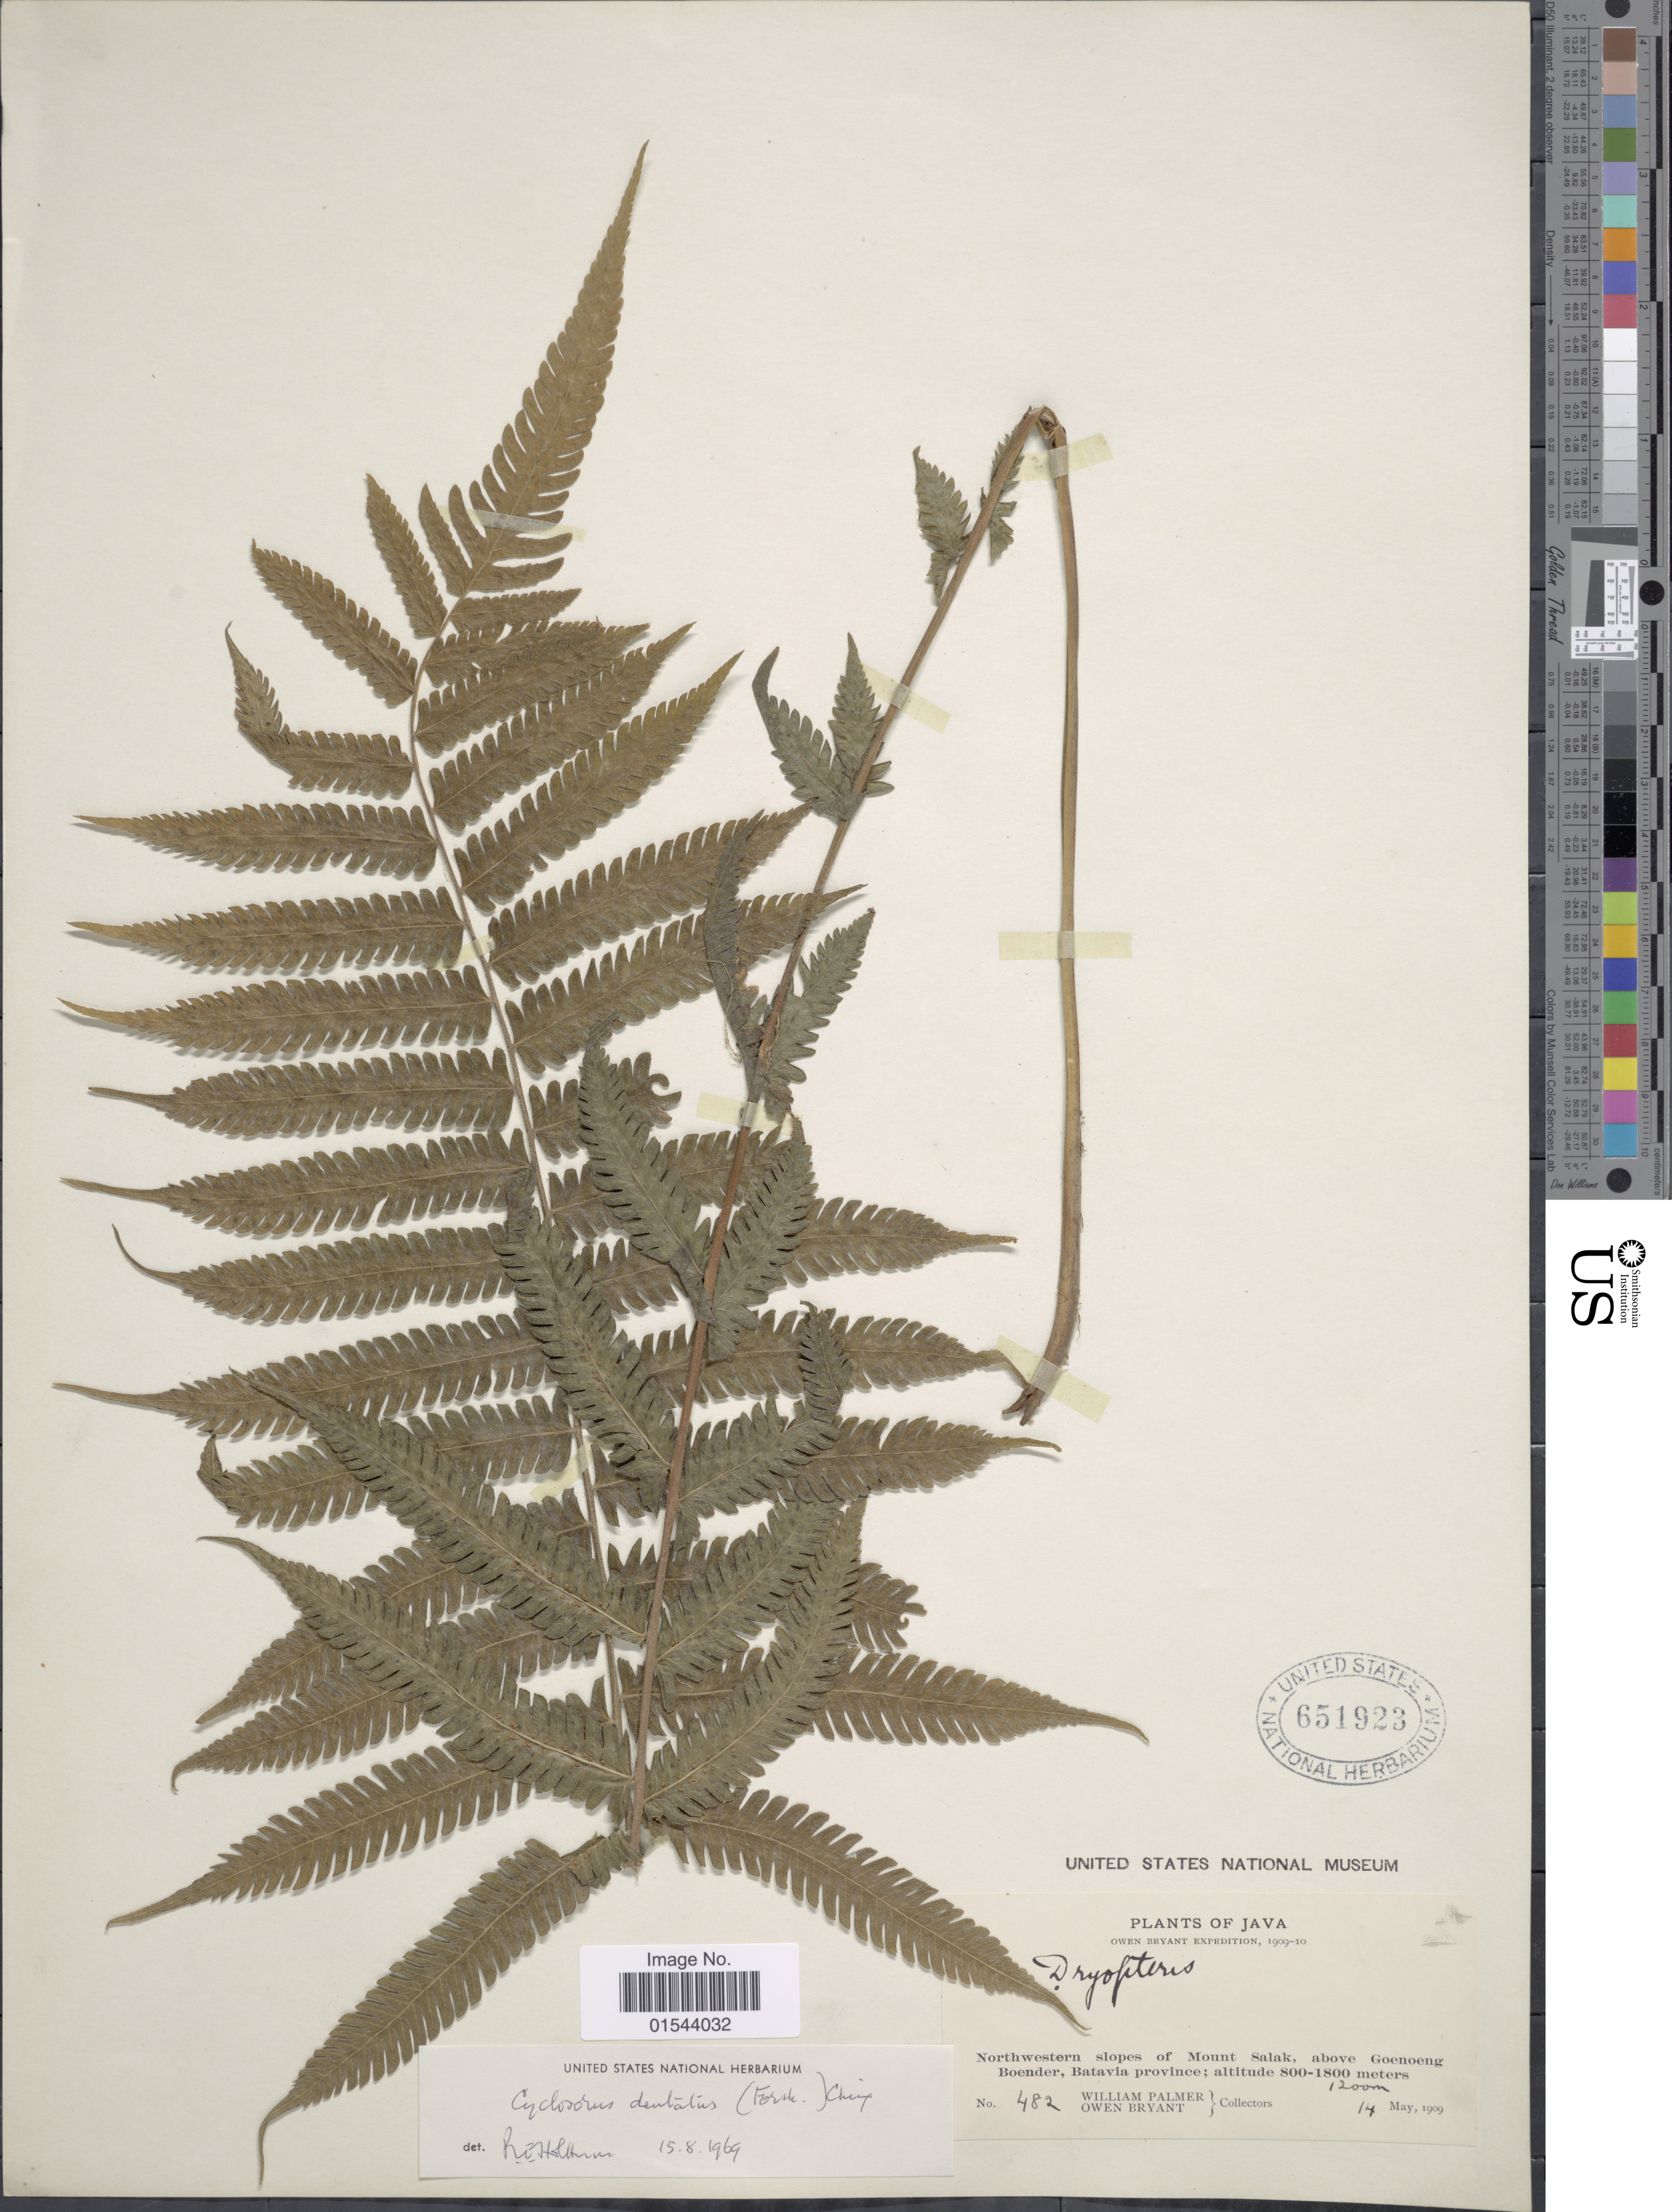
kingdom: Plantae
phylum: Tracheophyta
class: Polypodiopsida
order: Polypodiales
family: Thelypteridaceae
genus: Christella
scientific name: Christella dentata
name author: (Forssk.) Brownsey & Jermy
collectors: W. Palmer & O. Bryant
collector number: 482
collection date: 1909-05-14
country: Indonesia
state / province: Java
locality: Northwest slopes of Mount Salak, above Goenoeng Boender, Batavia province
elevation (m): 1200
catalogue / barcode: US 651923